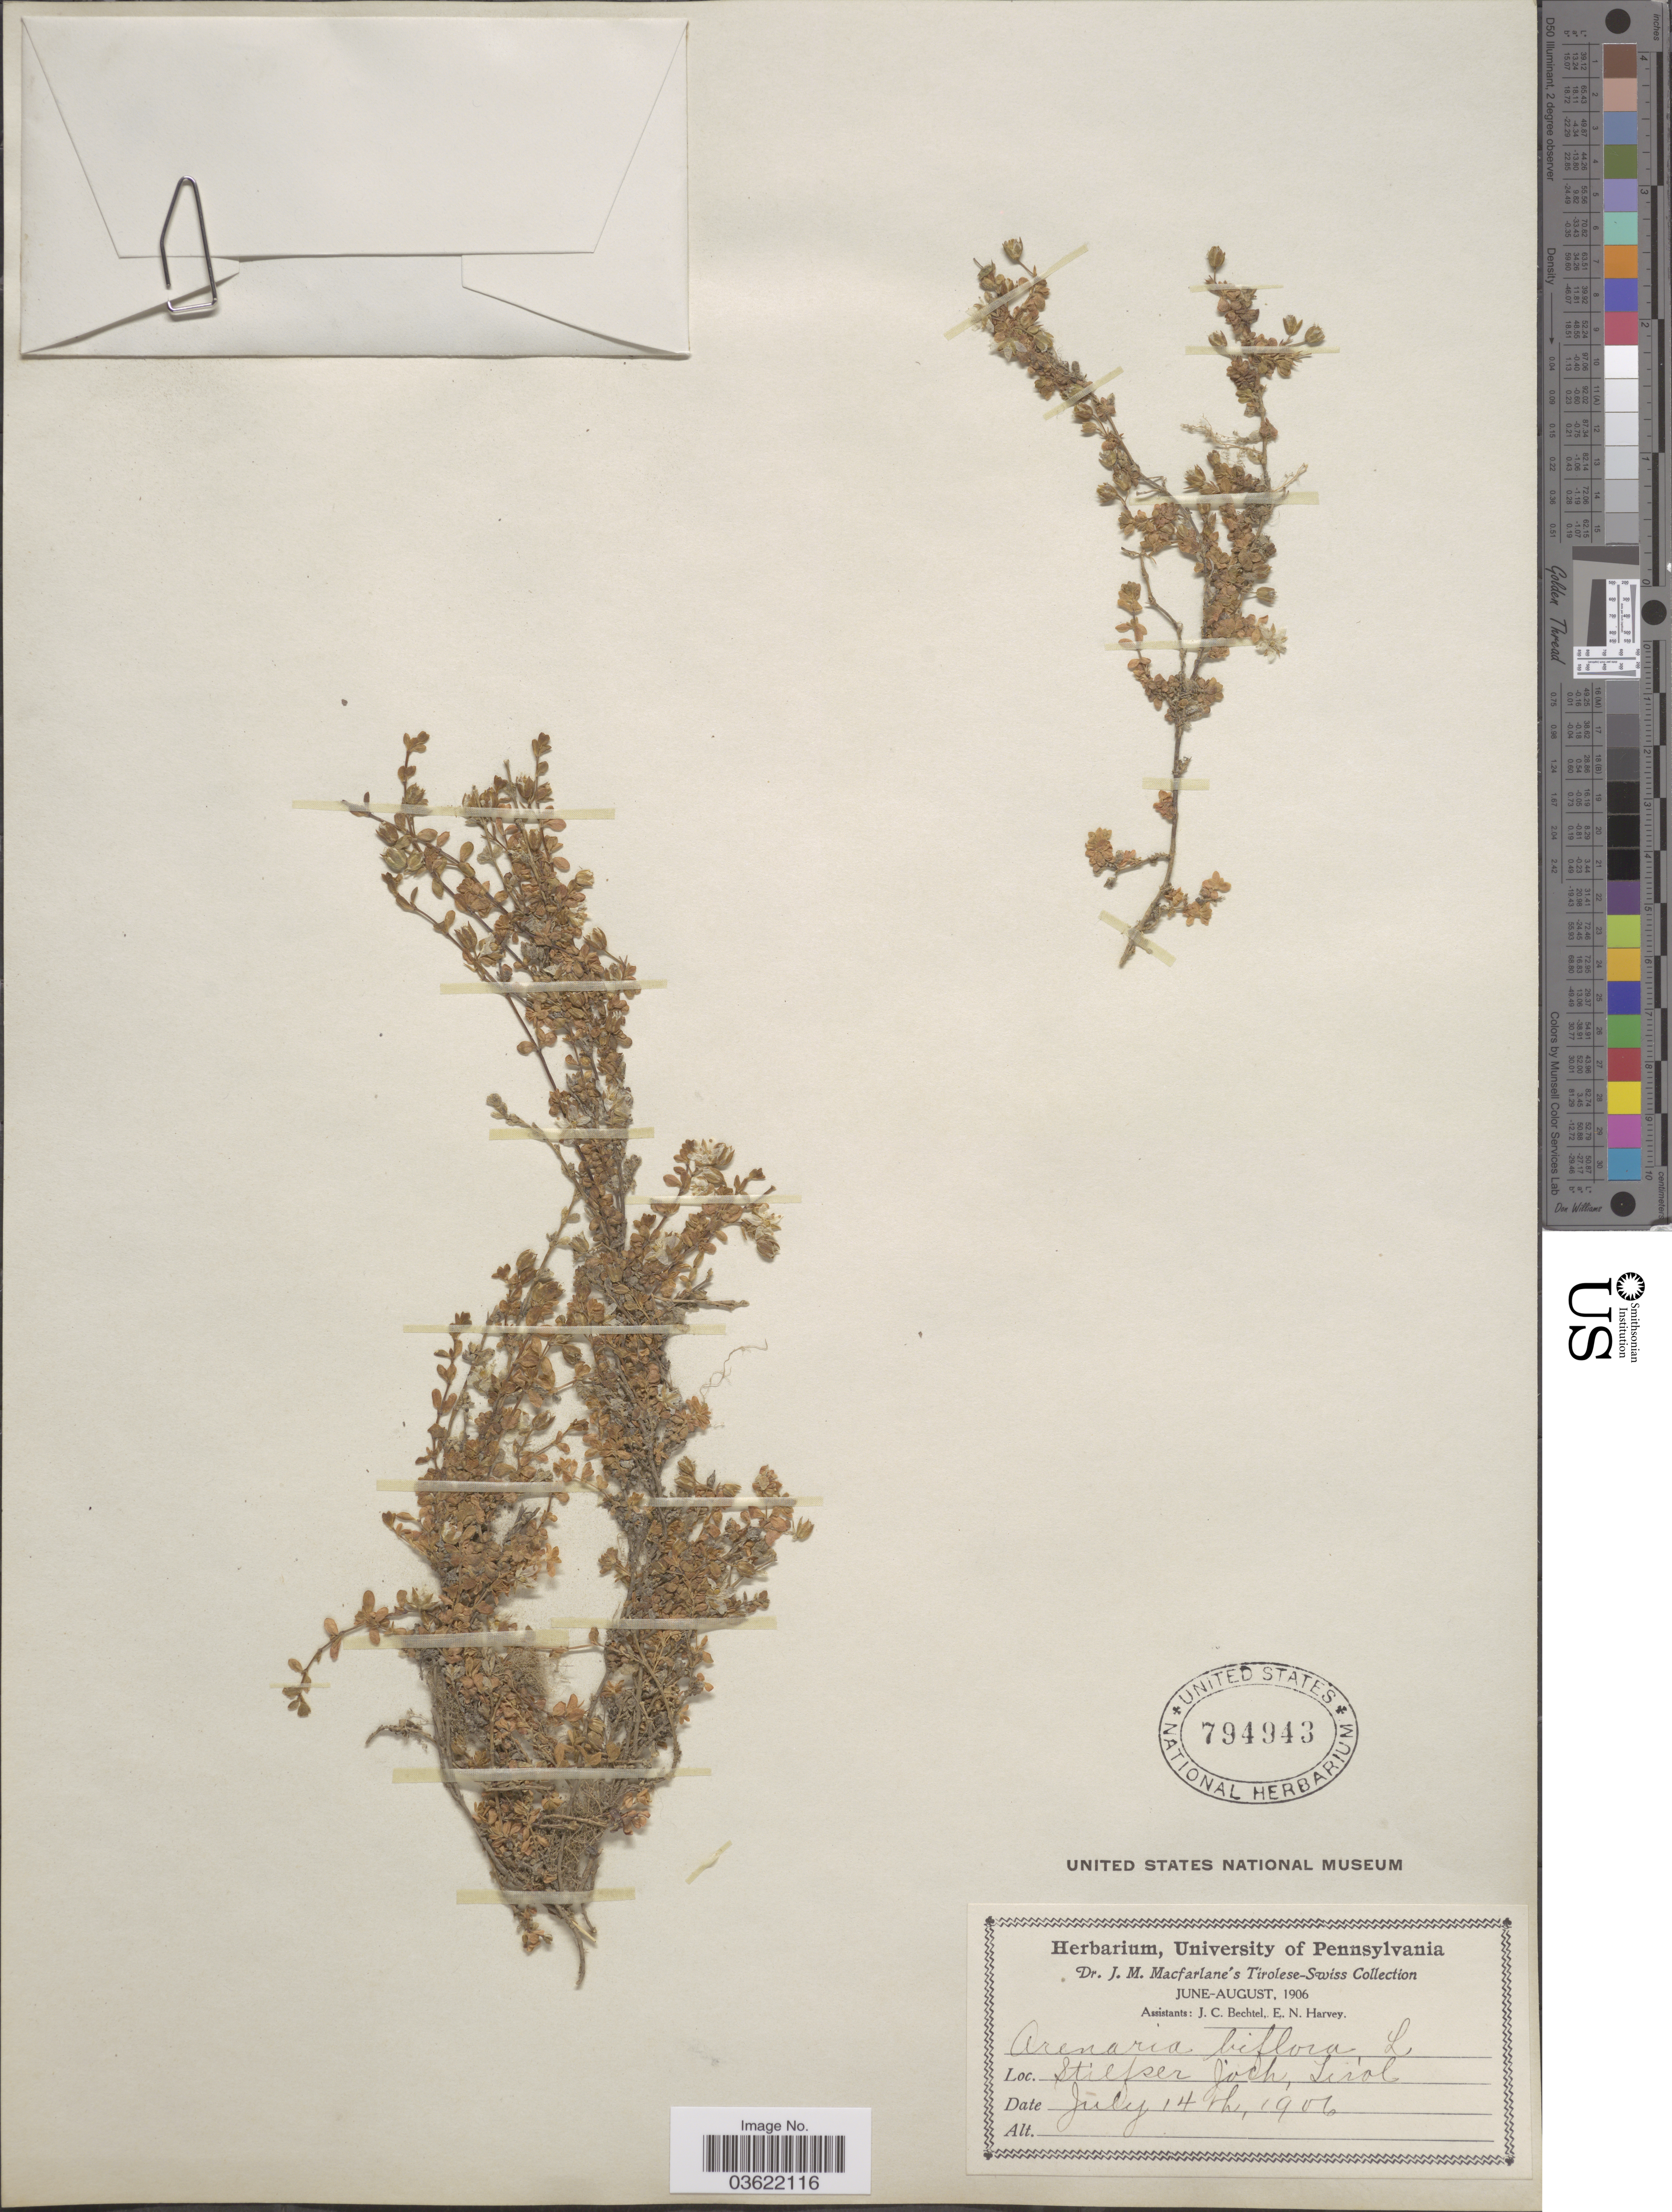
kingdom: Plantae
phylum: Tracheophyta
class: Magnoliopsida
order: Caryophyllales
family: Caryophyllaceae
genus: Arenaria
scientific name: Arenaria biflora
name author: L.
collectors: J. Macfarlane, J. Bechtel & E. Harvey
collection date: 1906-07-14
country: Italy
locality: Stilfser Joch, Tirol.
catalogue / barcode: US 794943